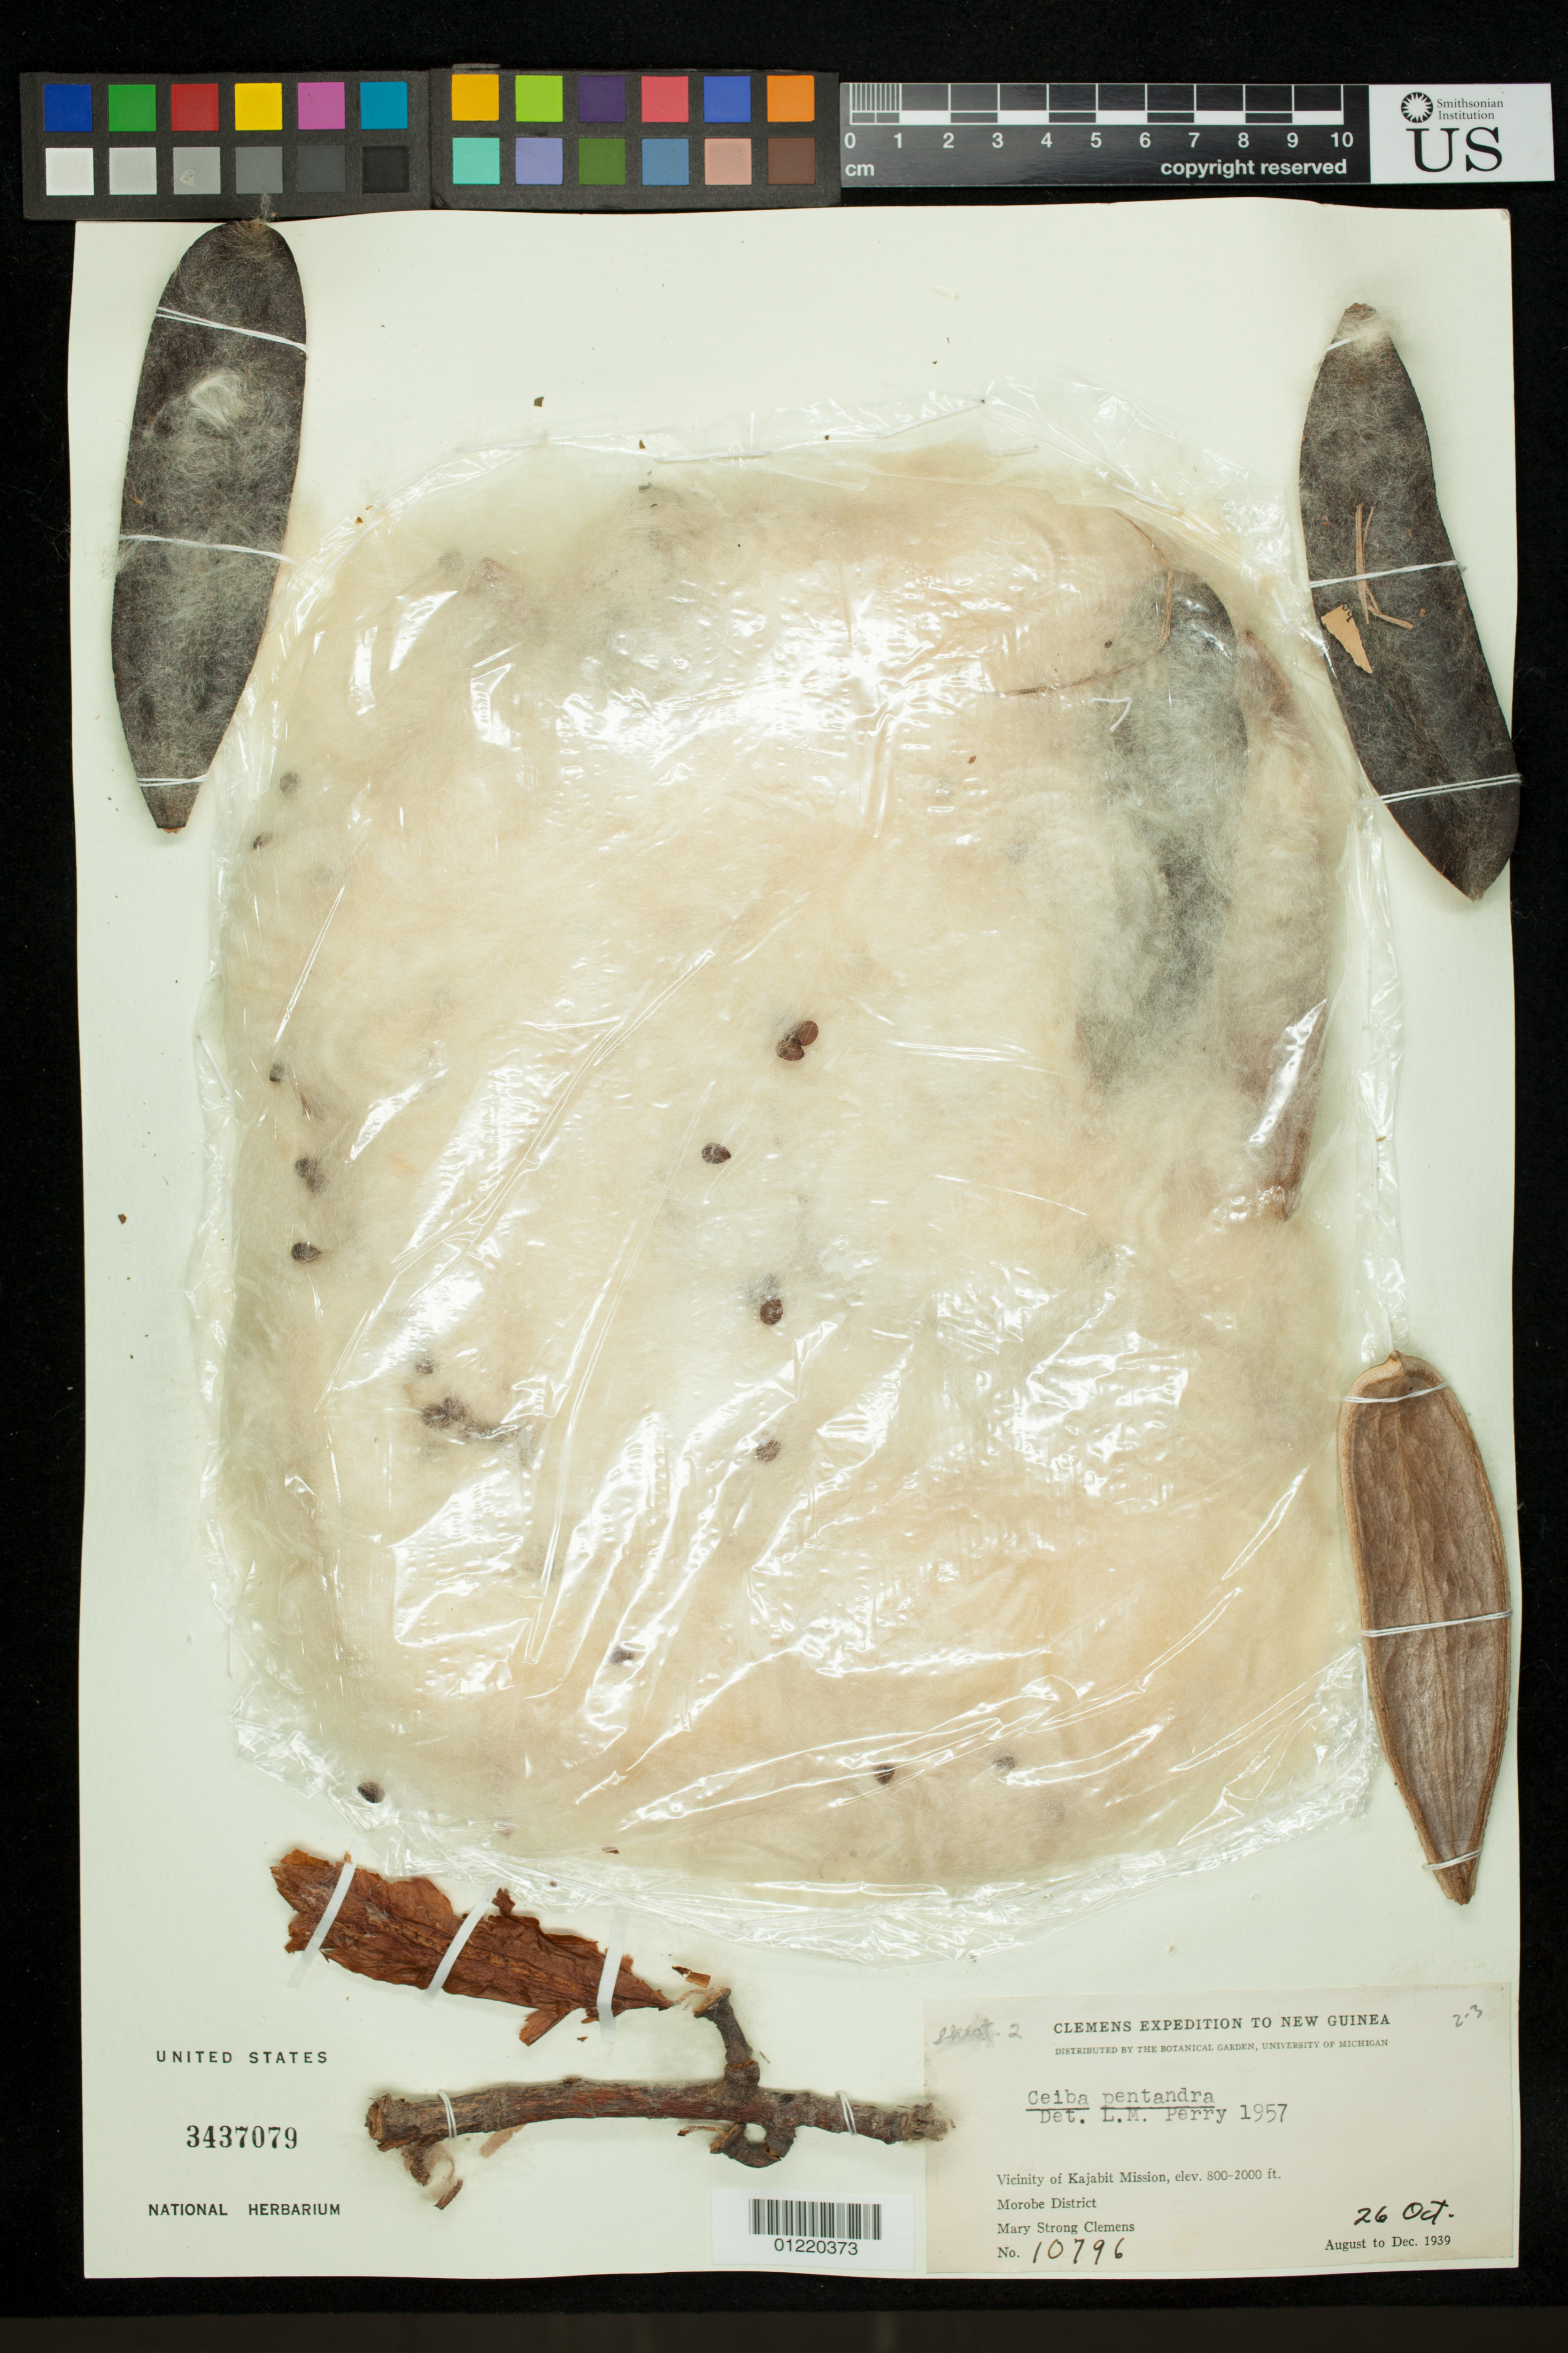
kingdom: Plantae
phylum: Tracheophyta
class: Magnoliopsida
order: Malvales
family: Malvaceae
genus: Ceiba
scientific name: Ceiba pentandra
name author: (L.) Gaertn.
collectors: M. S. Clemens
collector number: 10796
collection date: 1939-10-26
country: Papua New Guinea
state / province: Morobe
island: New Guinea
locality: Vicinity of Kajabit Mission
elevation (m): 244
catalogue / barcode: US 3437079